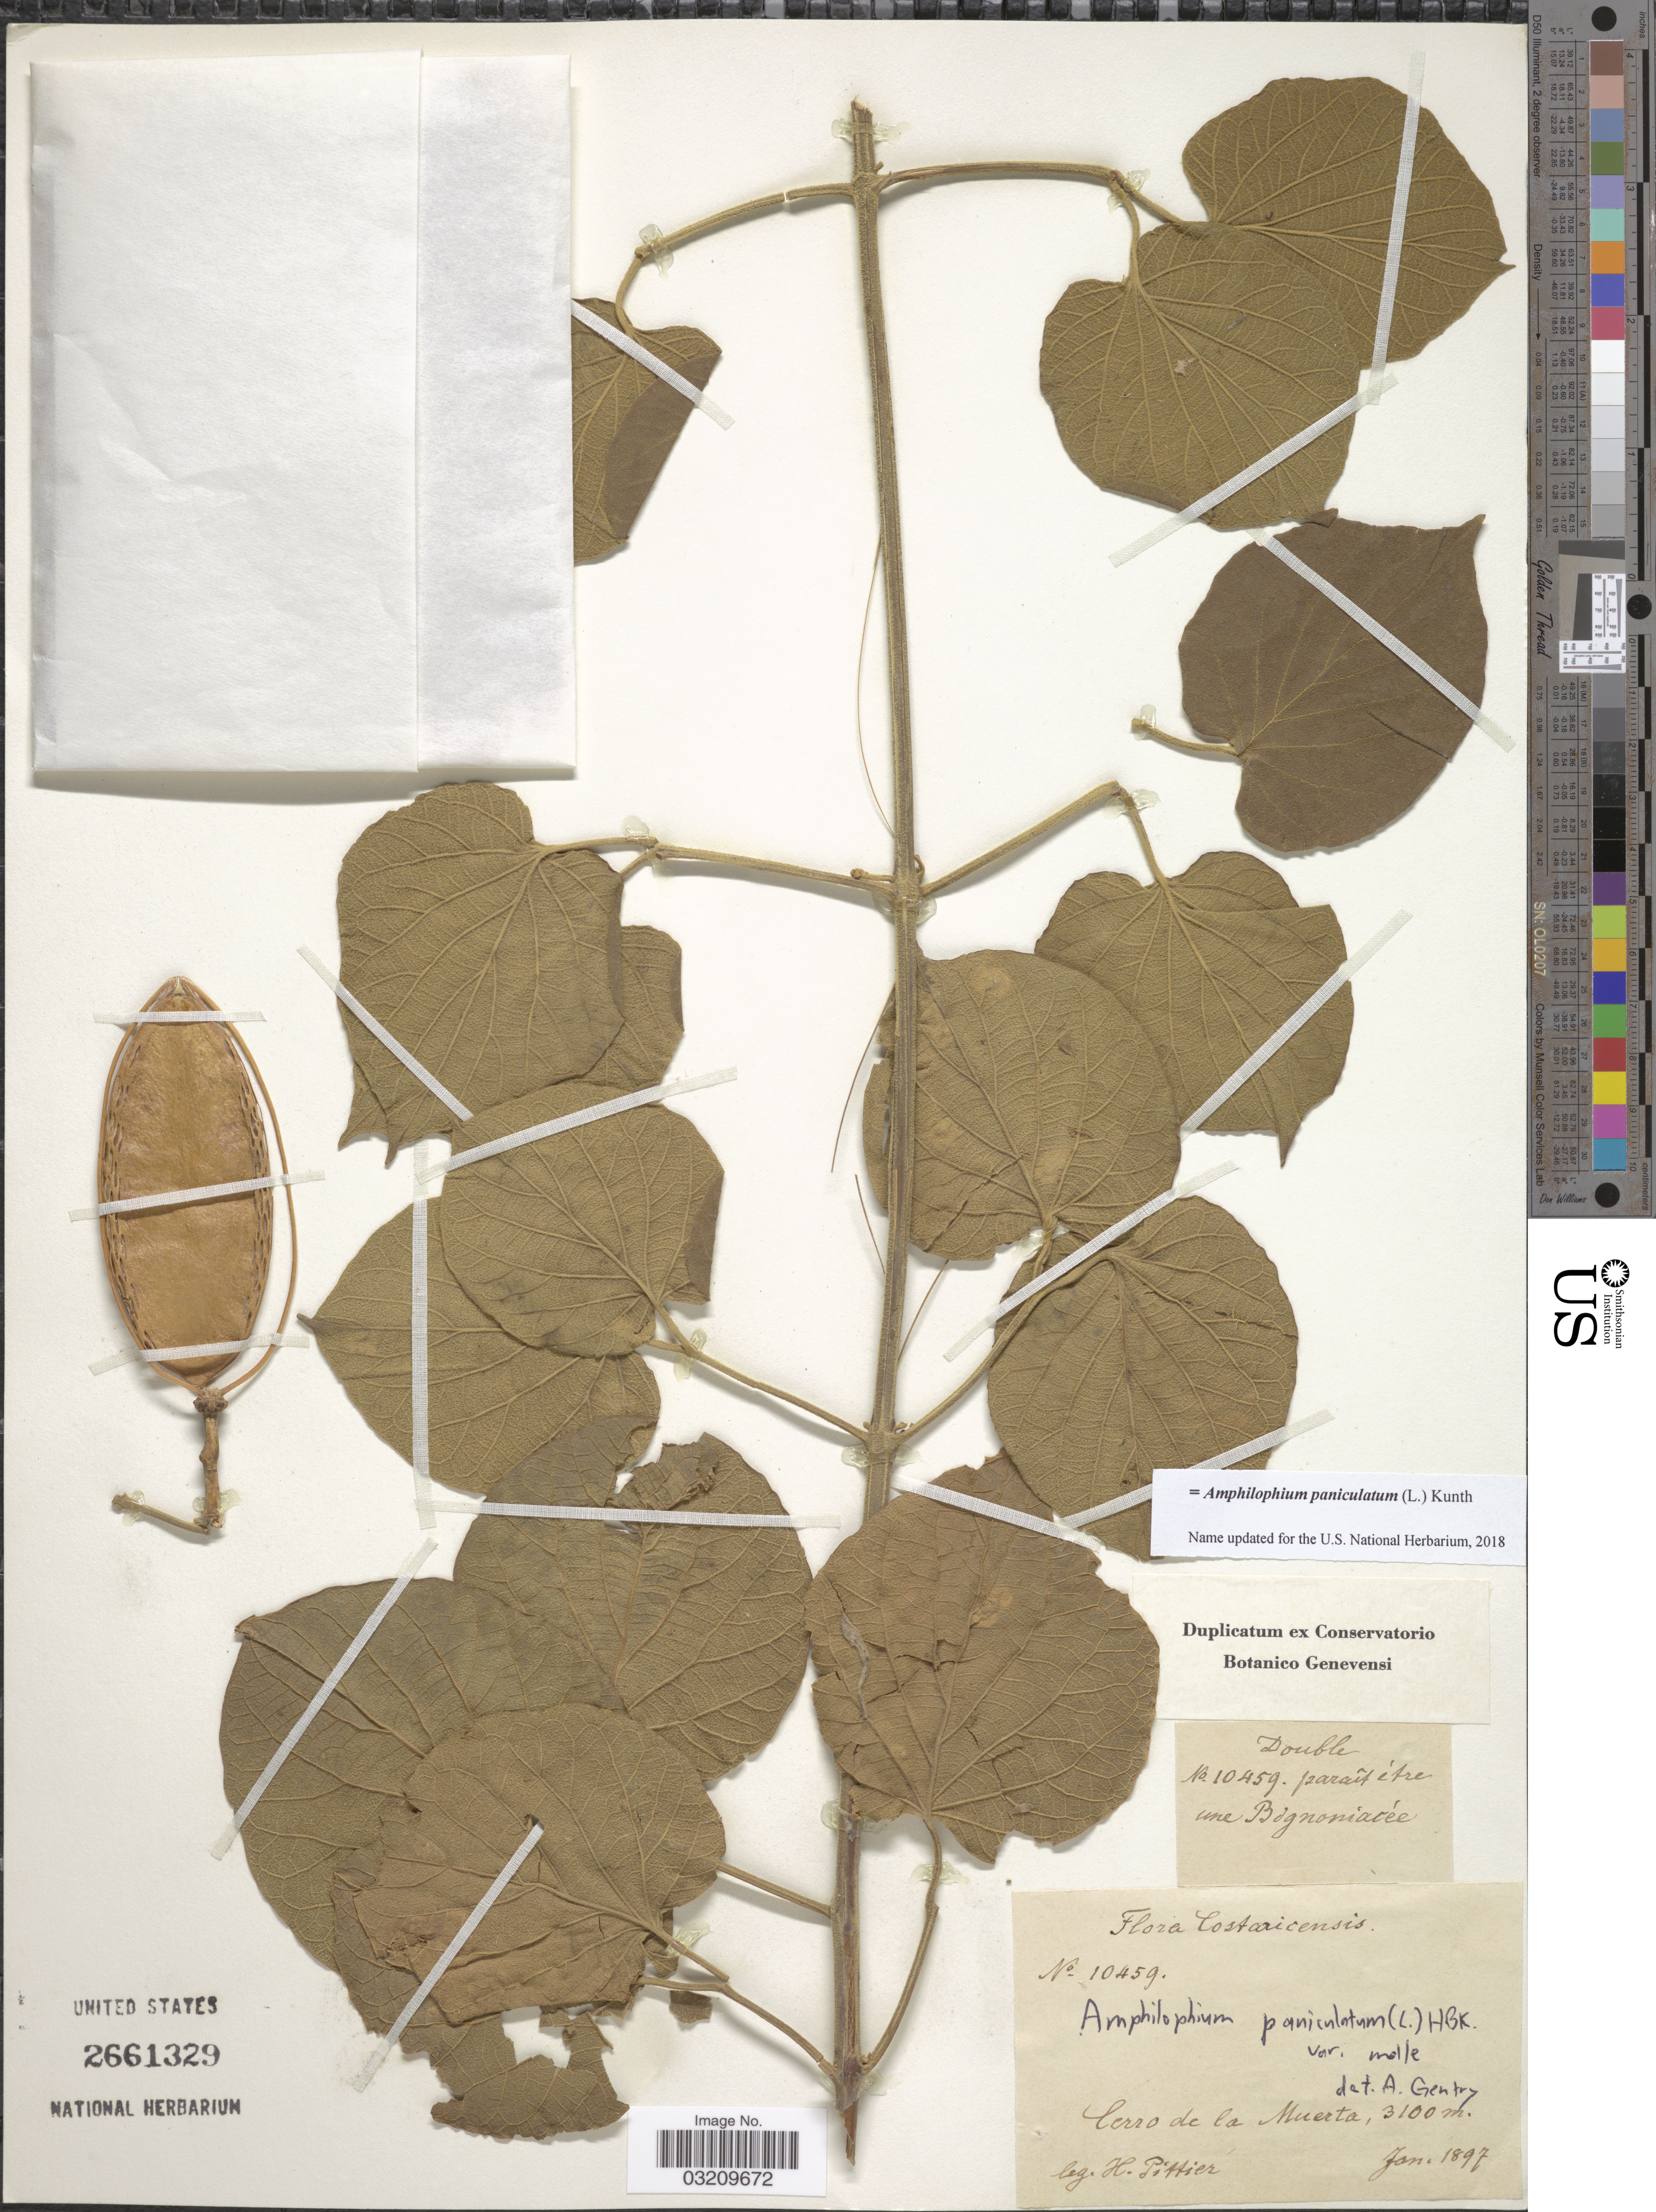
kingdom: Plantae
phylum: Tracheophyta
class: Magnoliopsida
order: Lamiales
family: Bignoniaceae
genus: Amphilophium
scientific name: Amphilophium paniculatum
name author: (L.) Kunth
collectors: H. F. Pittier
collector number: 10459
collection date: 1897-01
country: Costa Rica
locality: Cerro de la Muerta.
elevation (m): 3100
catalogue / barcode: US 2661329